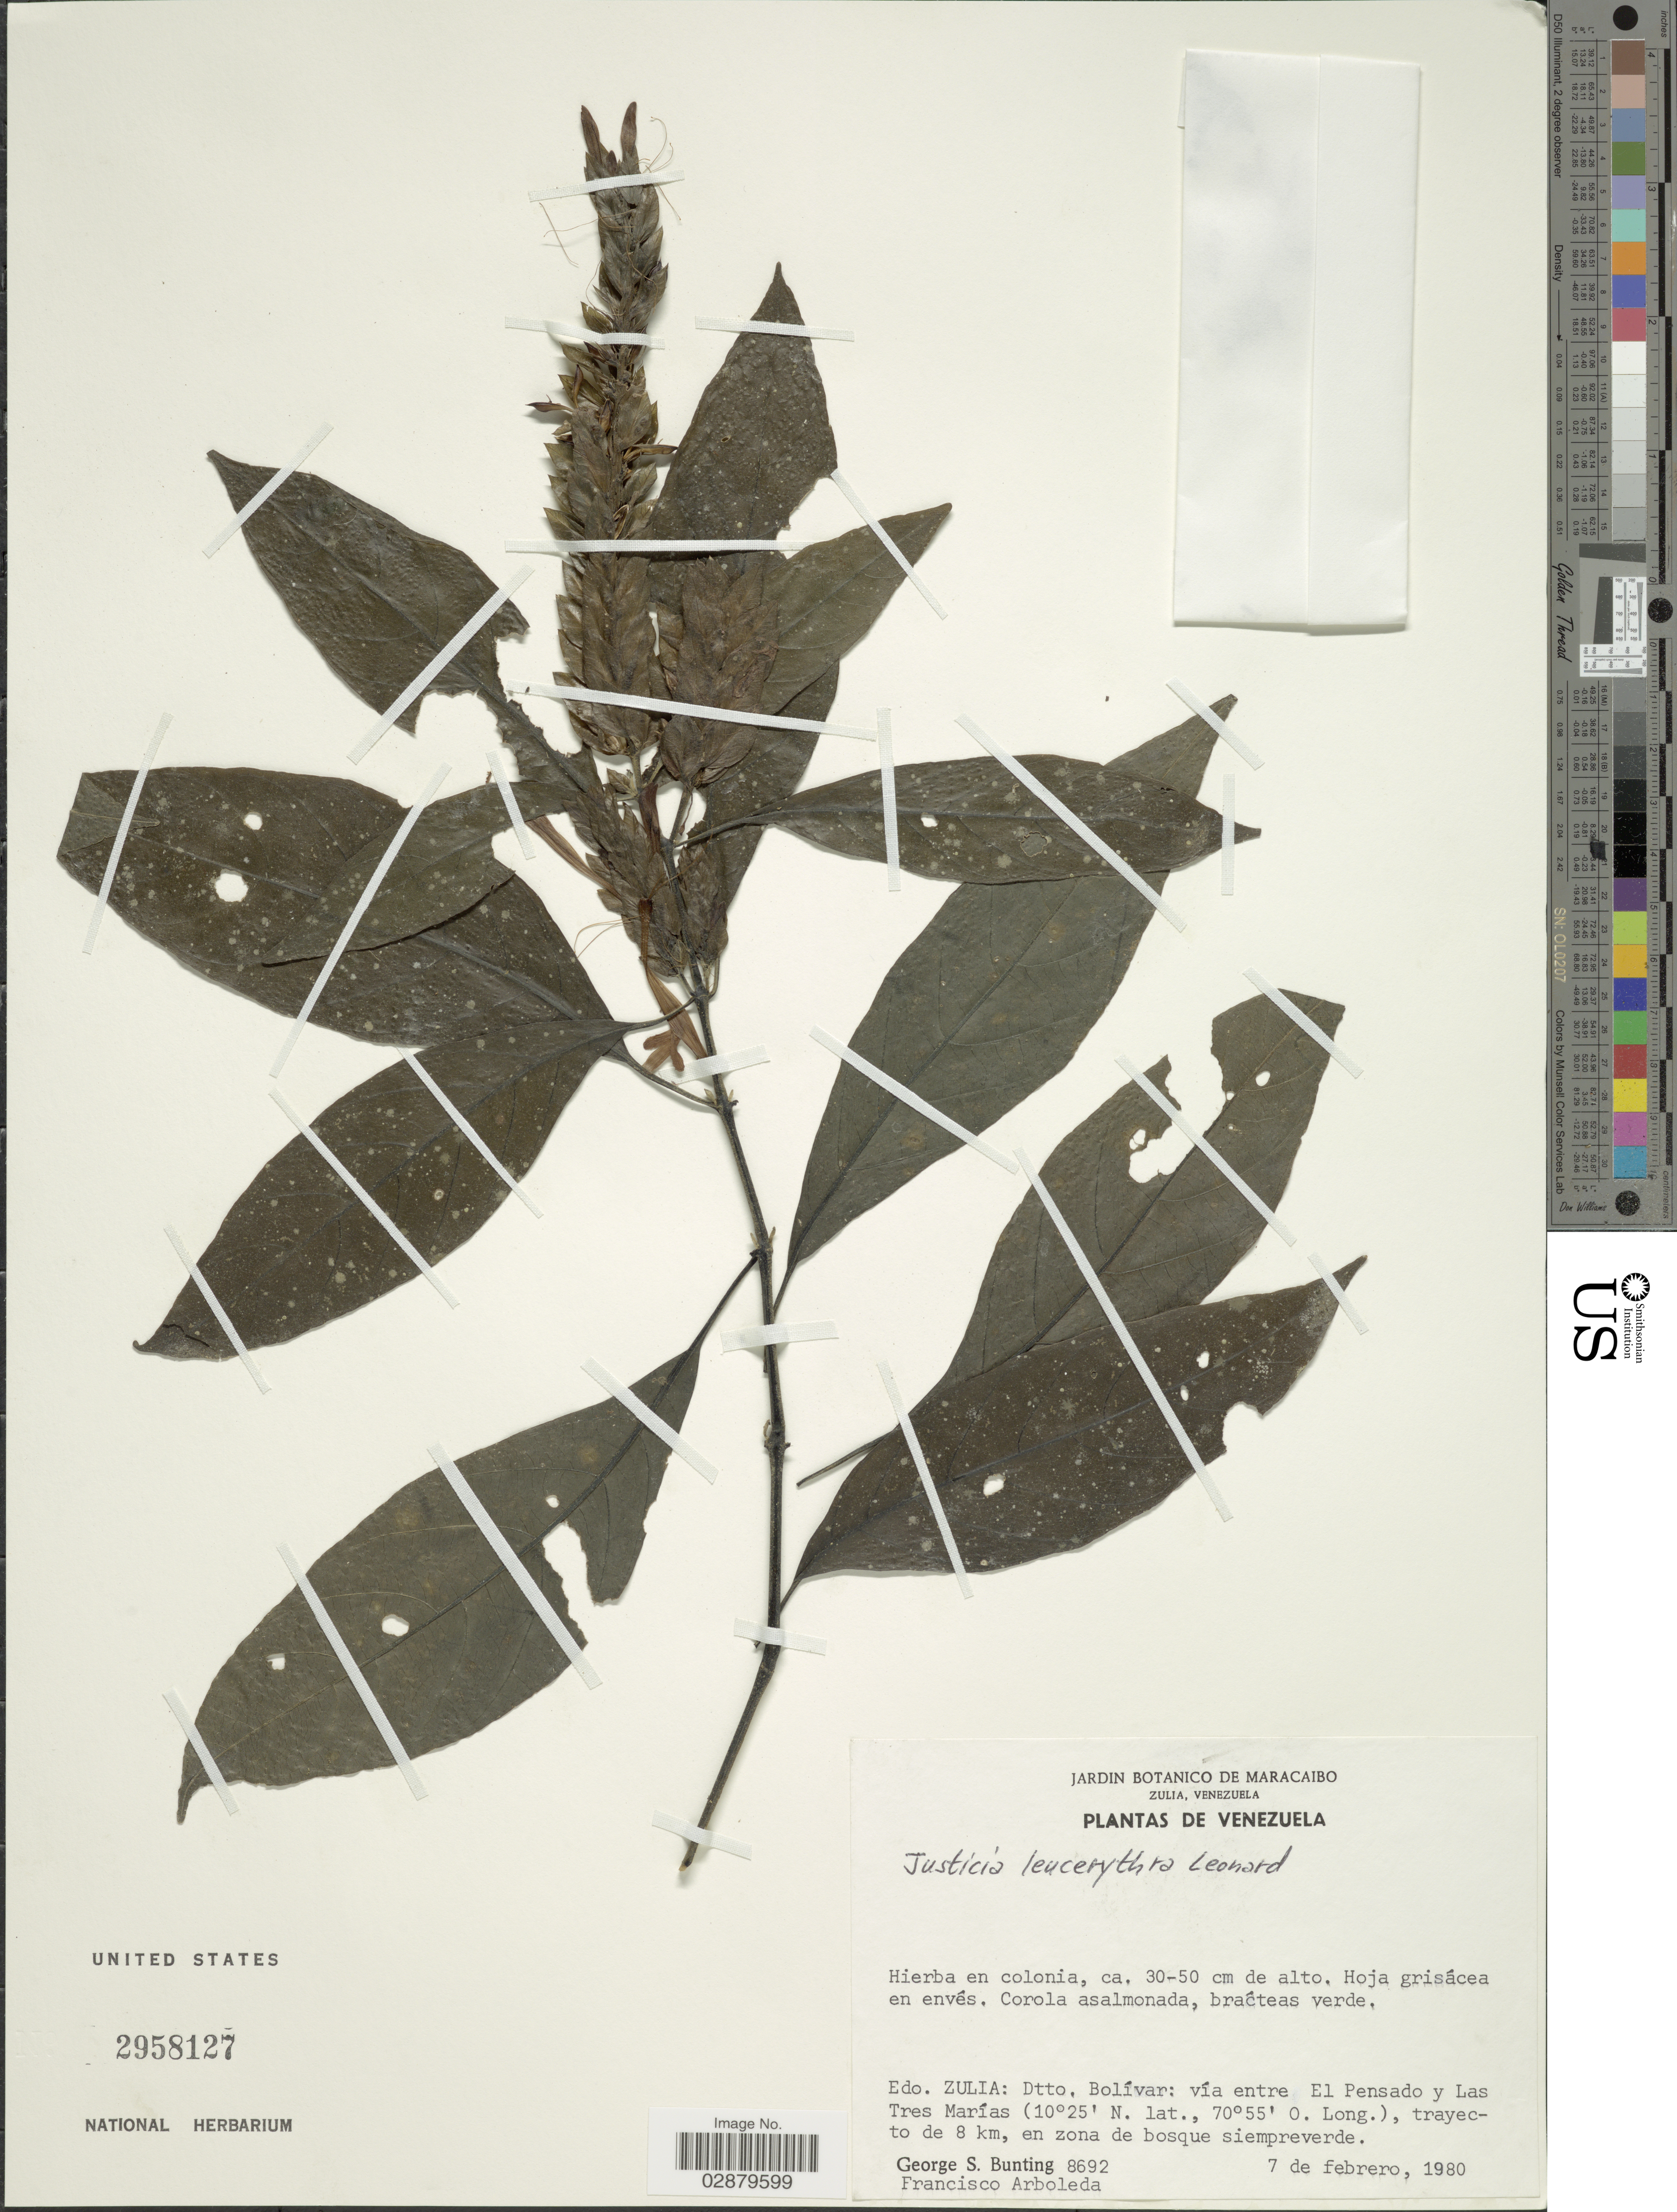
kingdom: Plantae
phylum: Tracheophyta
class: Magnoliopsida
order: Lamiales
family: Acanthaceae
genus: Justicia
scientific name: Justicia leucerythra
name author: Leonard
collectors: G. S. Bunting & F. Arboleda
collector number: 8692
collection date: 1980-02-07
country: Venezuela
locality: Edo. Zulia: Dtto. Bolívar: vía entre El Pensado y Las Tres Marías, trayecto de 8 km, en zona de bosque siempreverde.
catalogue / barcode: US 2958127